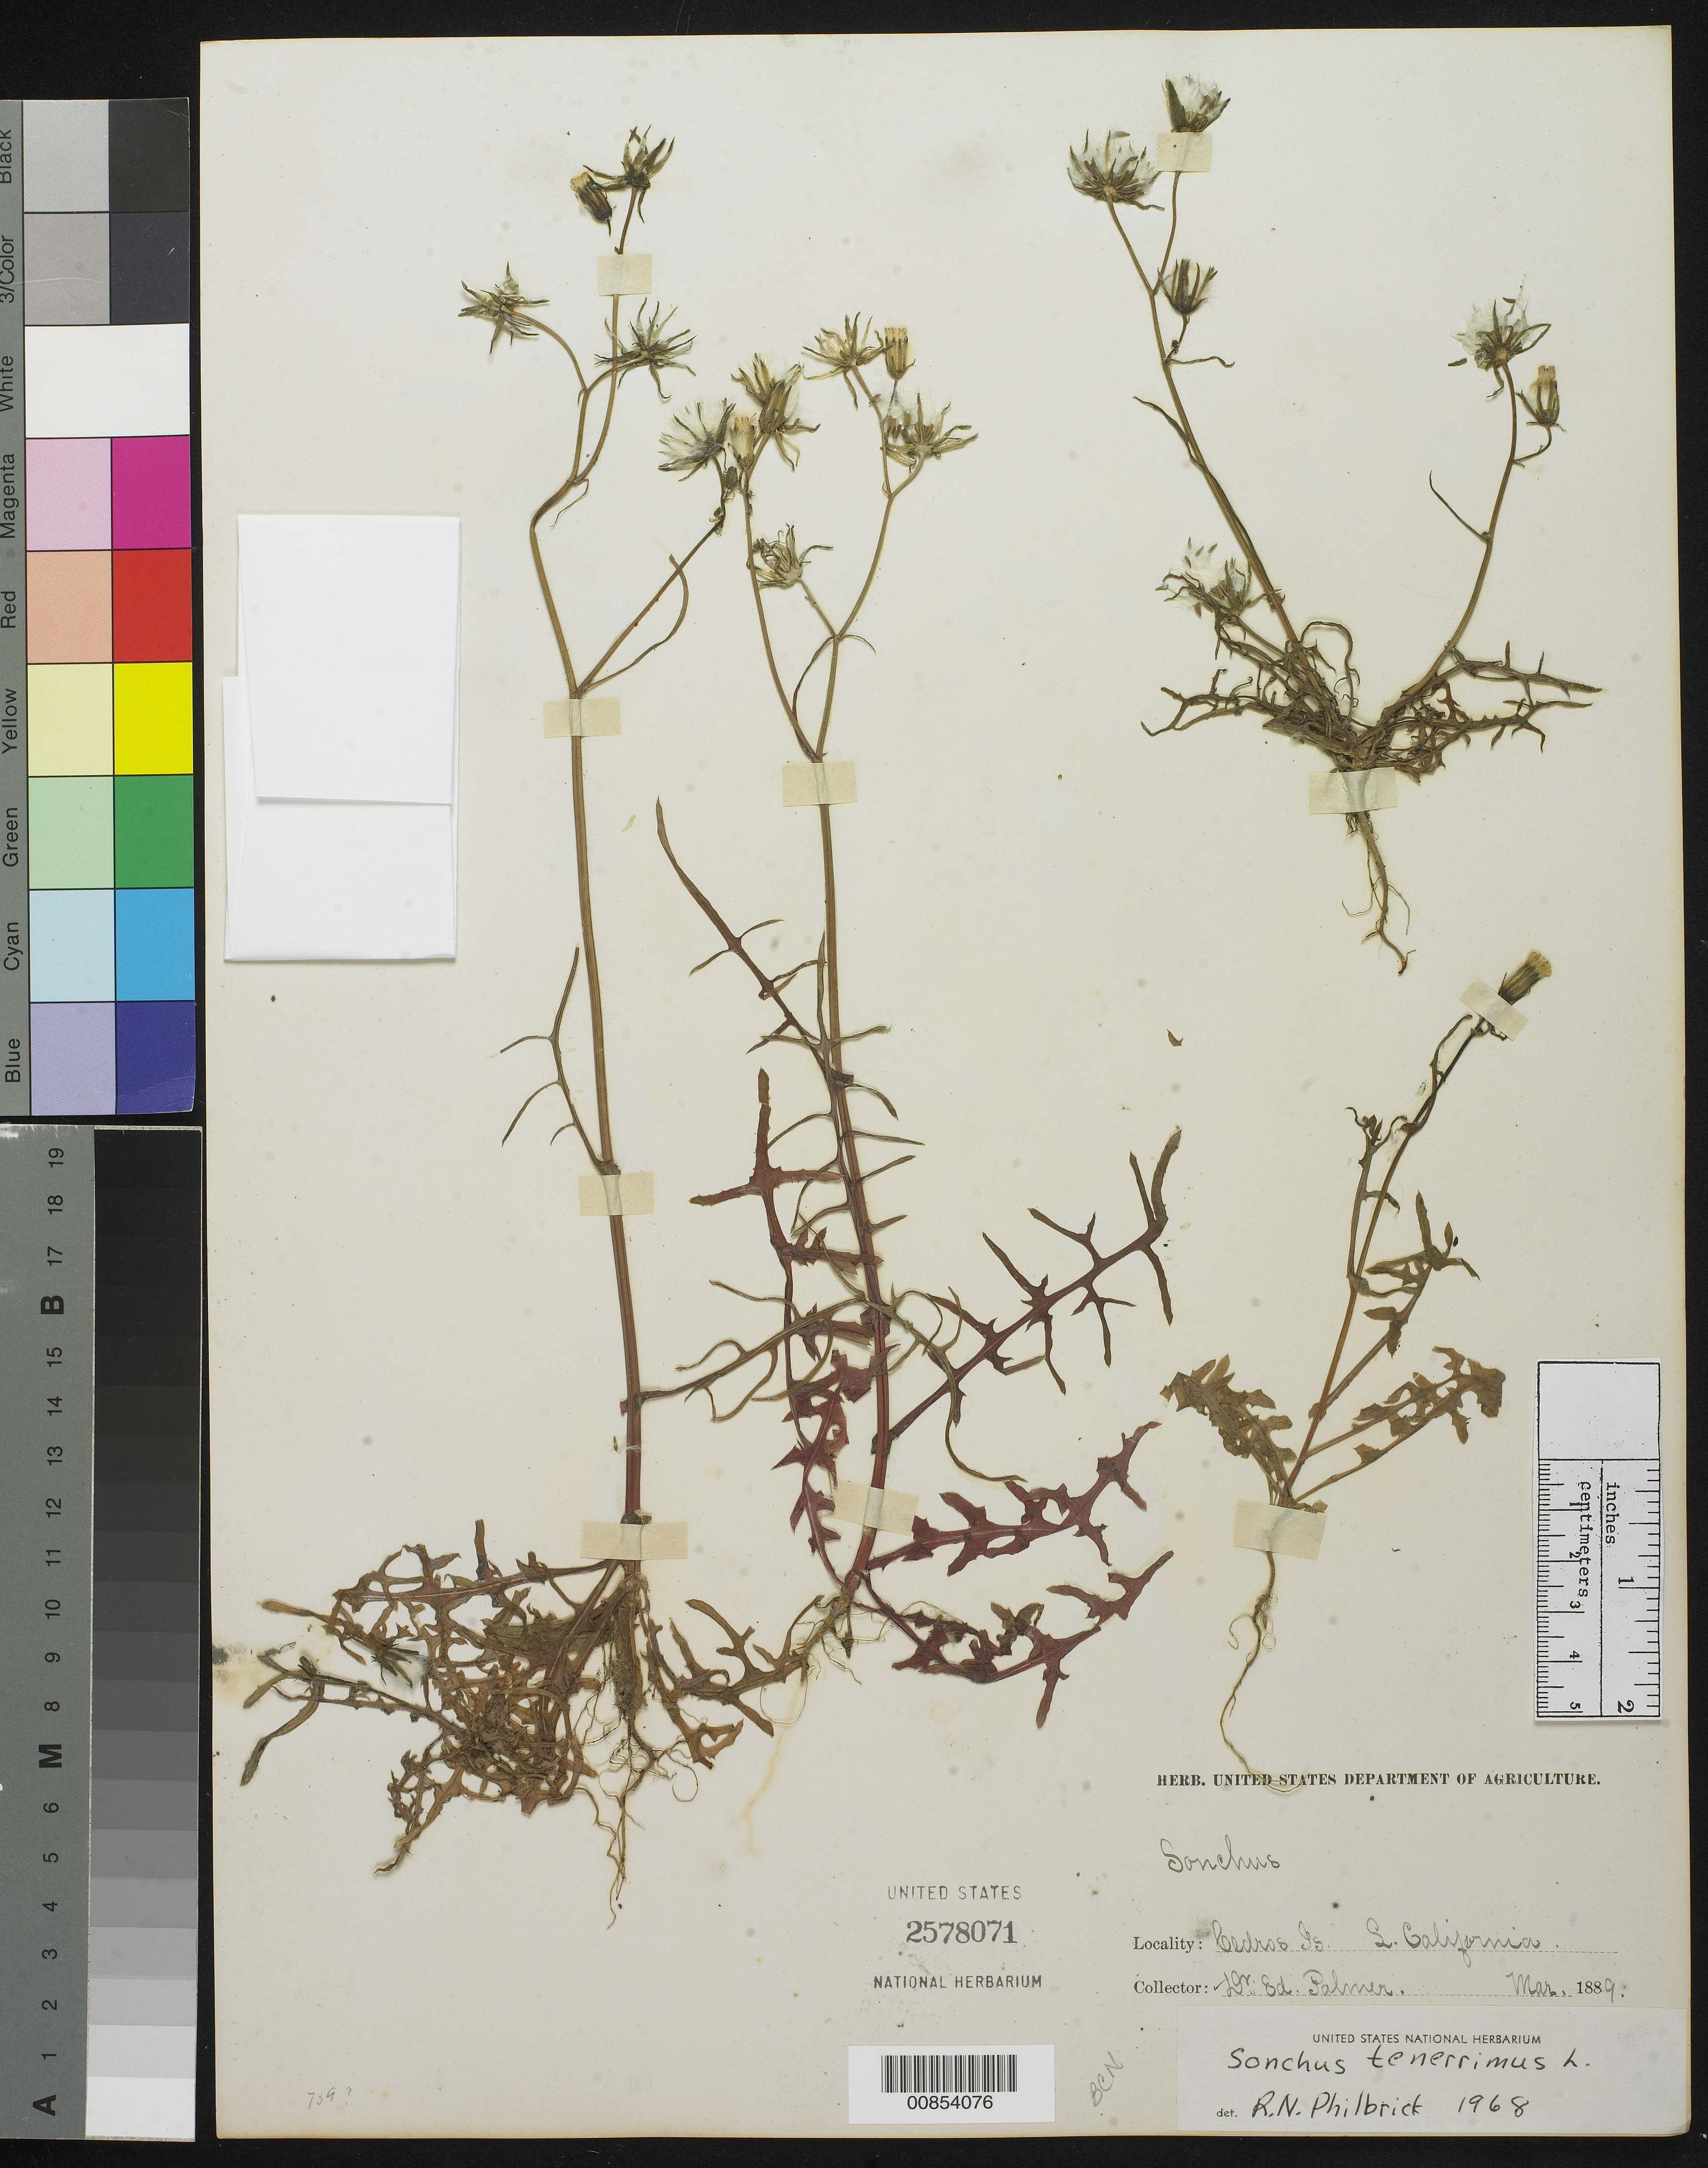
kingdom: Plantae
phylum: Tracheophyta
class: Magnoliopsida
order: Asterales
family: Asteraceae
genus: Sonchus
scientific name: Sonchus tenerrimus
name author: L.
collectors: E. Palmer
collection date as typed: Mar 1889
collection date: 1889-03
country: Mexico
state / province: Baja California Norte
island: Cedros I.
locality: Cedros Is., Baja California.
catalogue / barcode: US 2578071